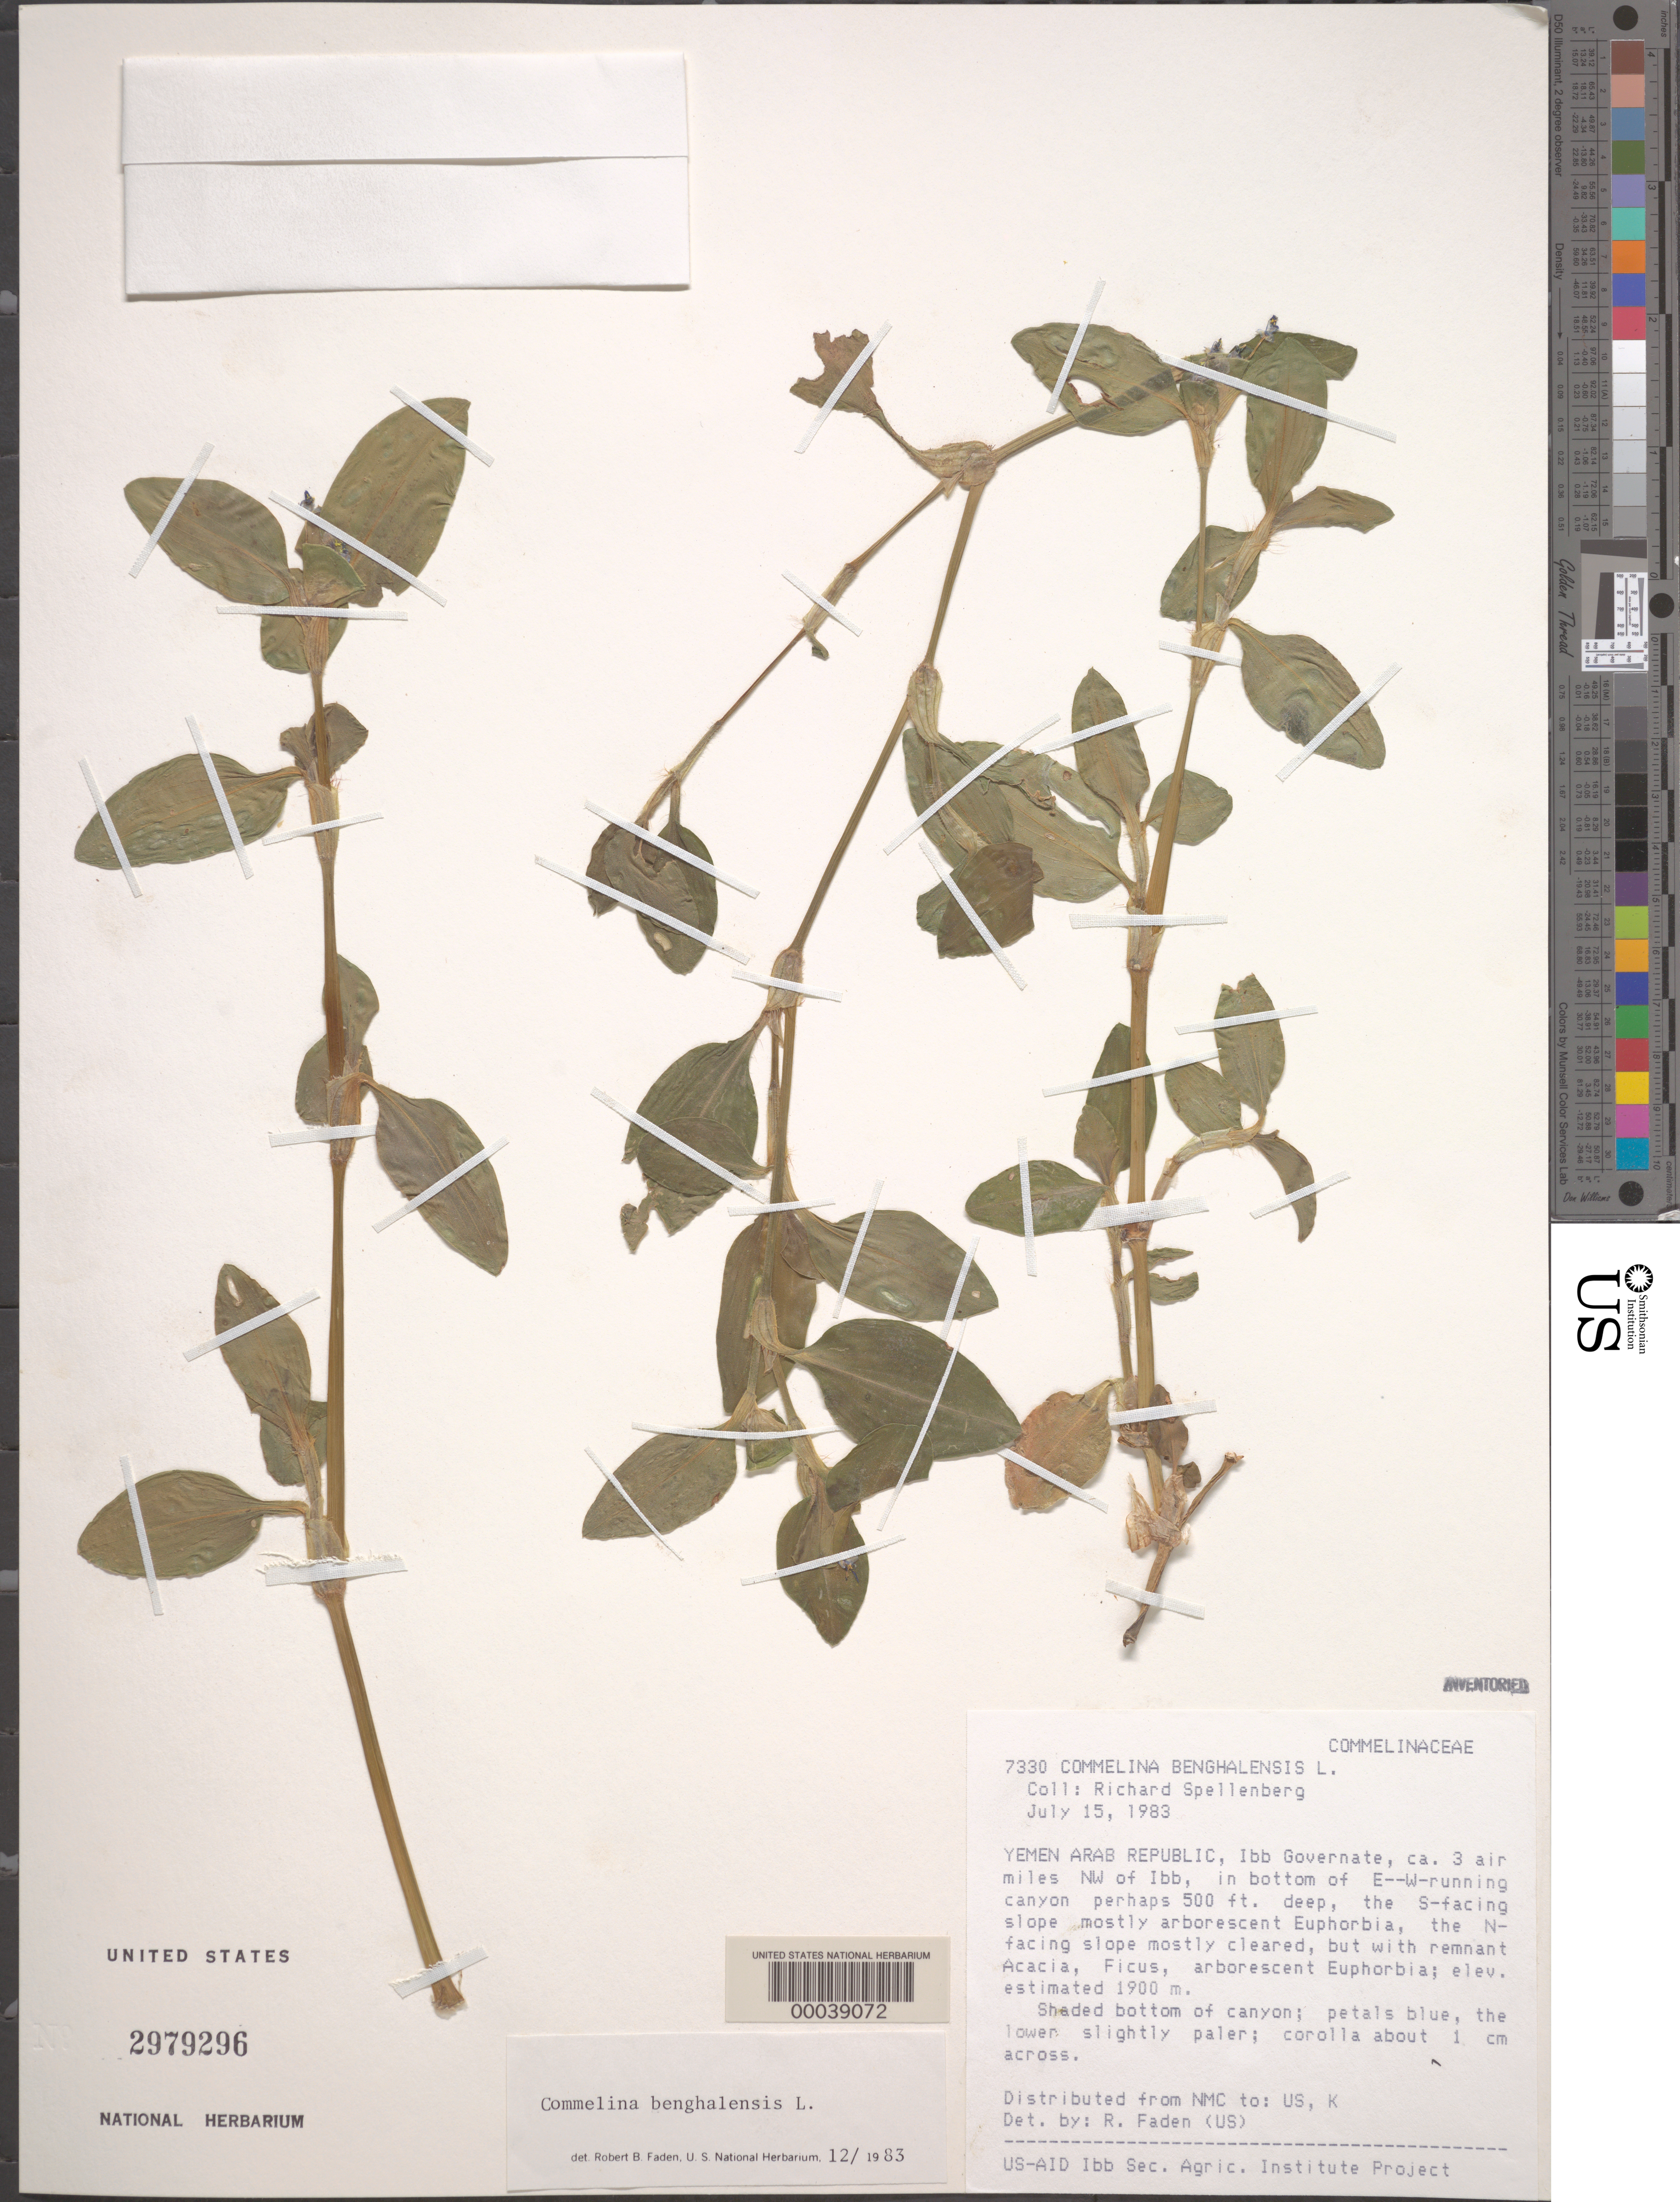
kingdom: Plantae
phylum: Tracheophyta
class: Liliopsida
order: Commelinales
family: Commelinaceae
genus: Commelina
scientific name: Commelina benghalensis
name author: L.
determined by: Faden, Robert B., (US), Smithsonian Institution - National Museum of Natural History (UNITED STATES)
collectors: R. W. Spellenberg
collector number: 7330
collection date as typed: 15 Jul 1983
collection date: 1983-07-15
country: Yemen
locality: NW of Ibb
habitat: Shaded canyon bottom, 500 ft. deep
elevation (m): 1900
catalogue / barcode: US 2979296